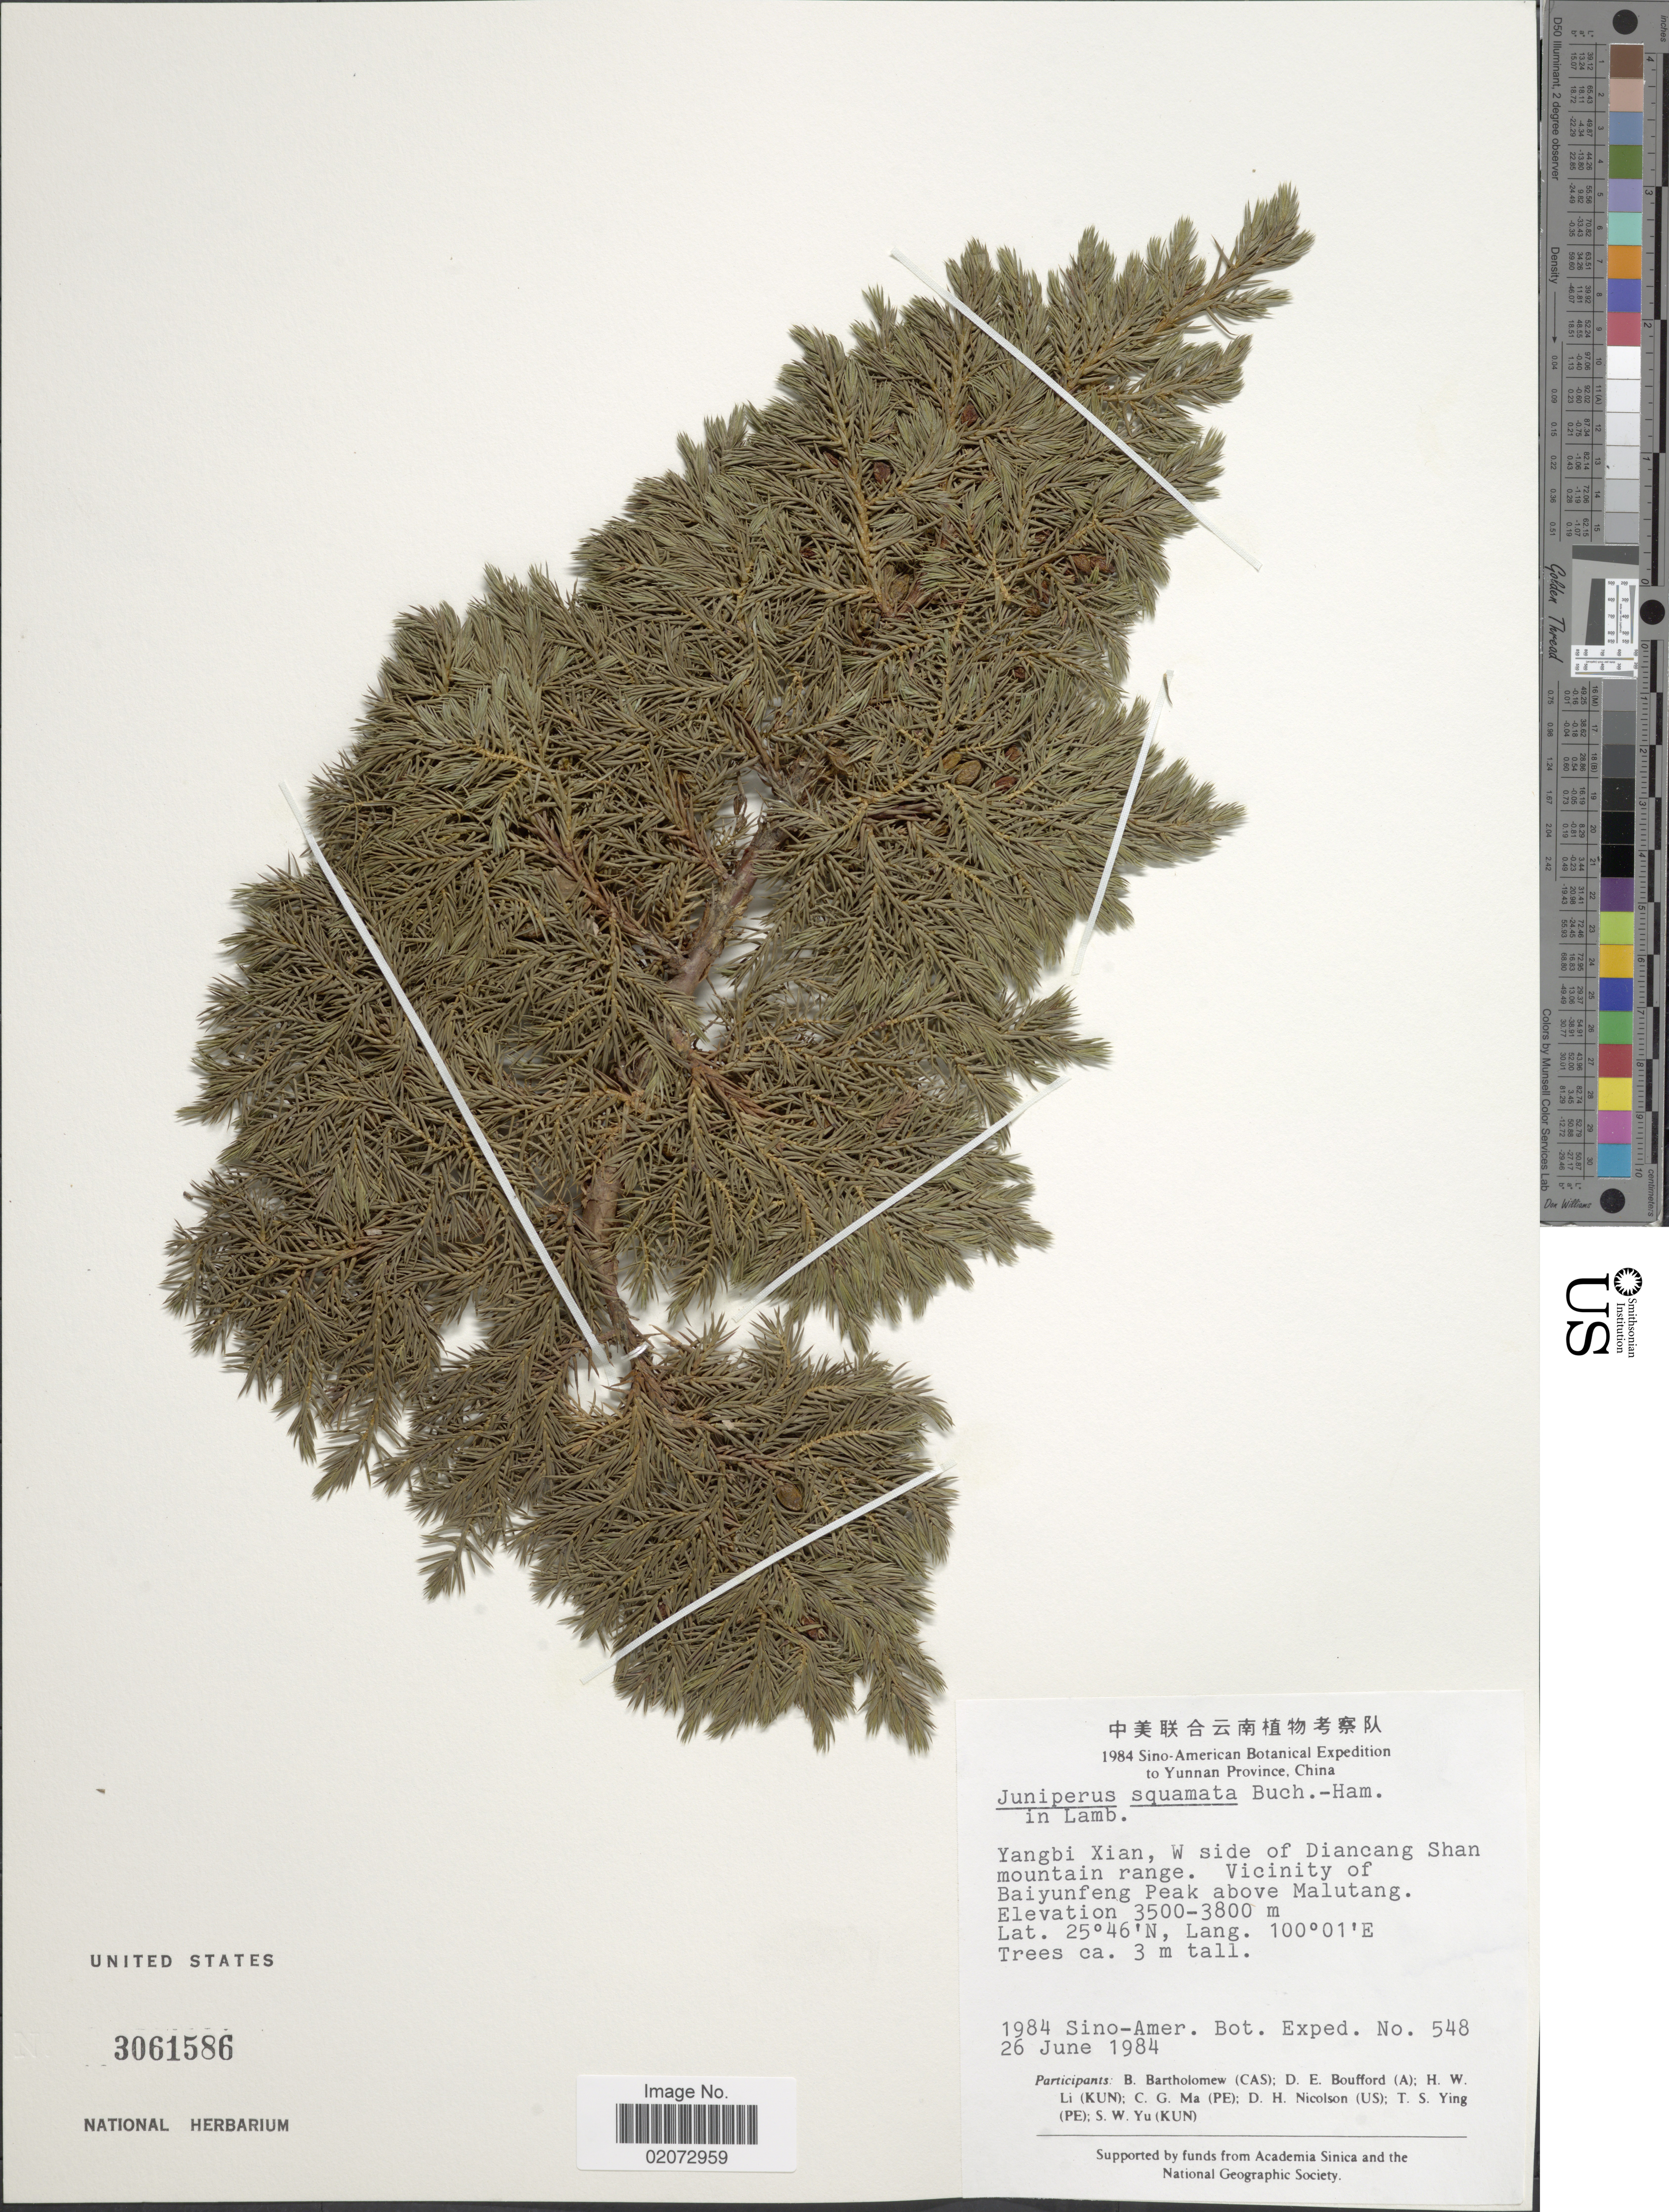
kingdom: Plantae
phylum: Tracheophyta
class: Pinopsida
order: Pinales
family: Cupressaceae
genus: Juniperus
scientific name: Juniperus squamata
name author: Buch.-Ham. ex D. Don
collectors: Sino-Amer. Bot. Exped. 1984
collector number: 548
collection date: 1984-06-26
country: China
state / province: Yunnan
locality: Yunnan-Province, china. Yangbi Xian, W side of Diancang Shan mountain range. Vicinity of Baiyunfeng Peak above Malutang.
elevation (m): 3500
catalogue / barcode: US 3061586